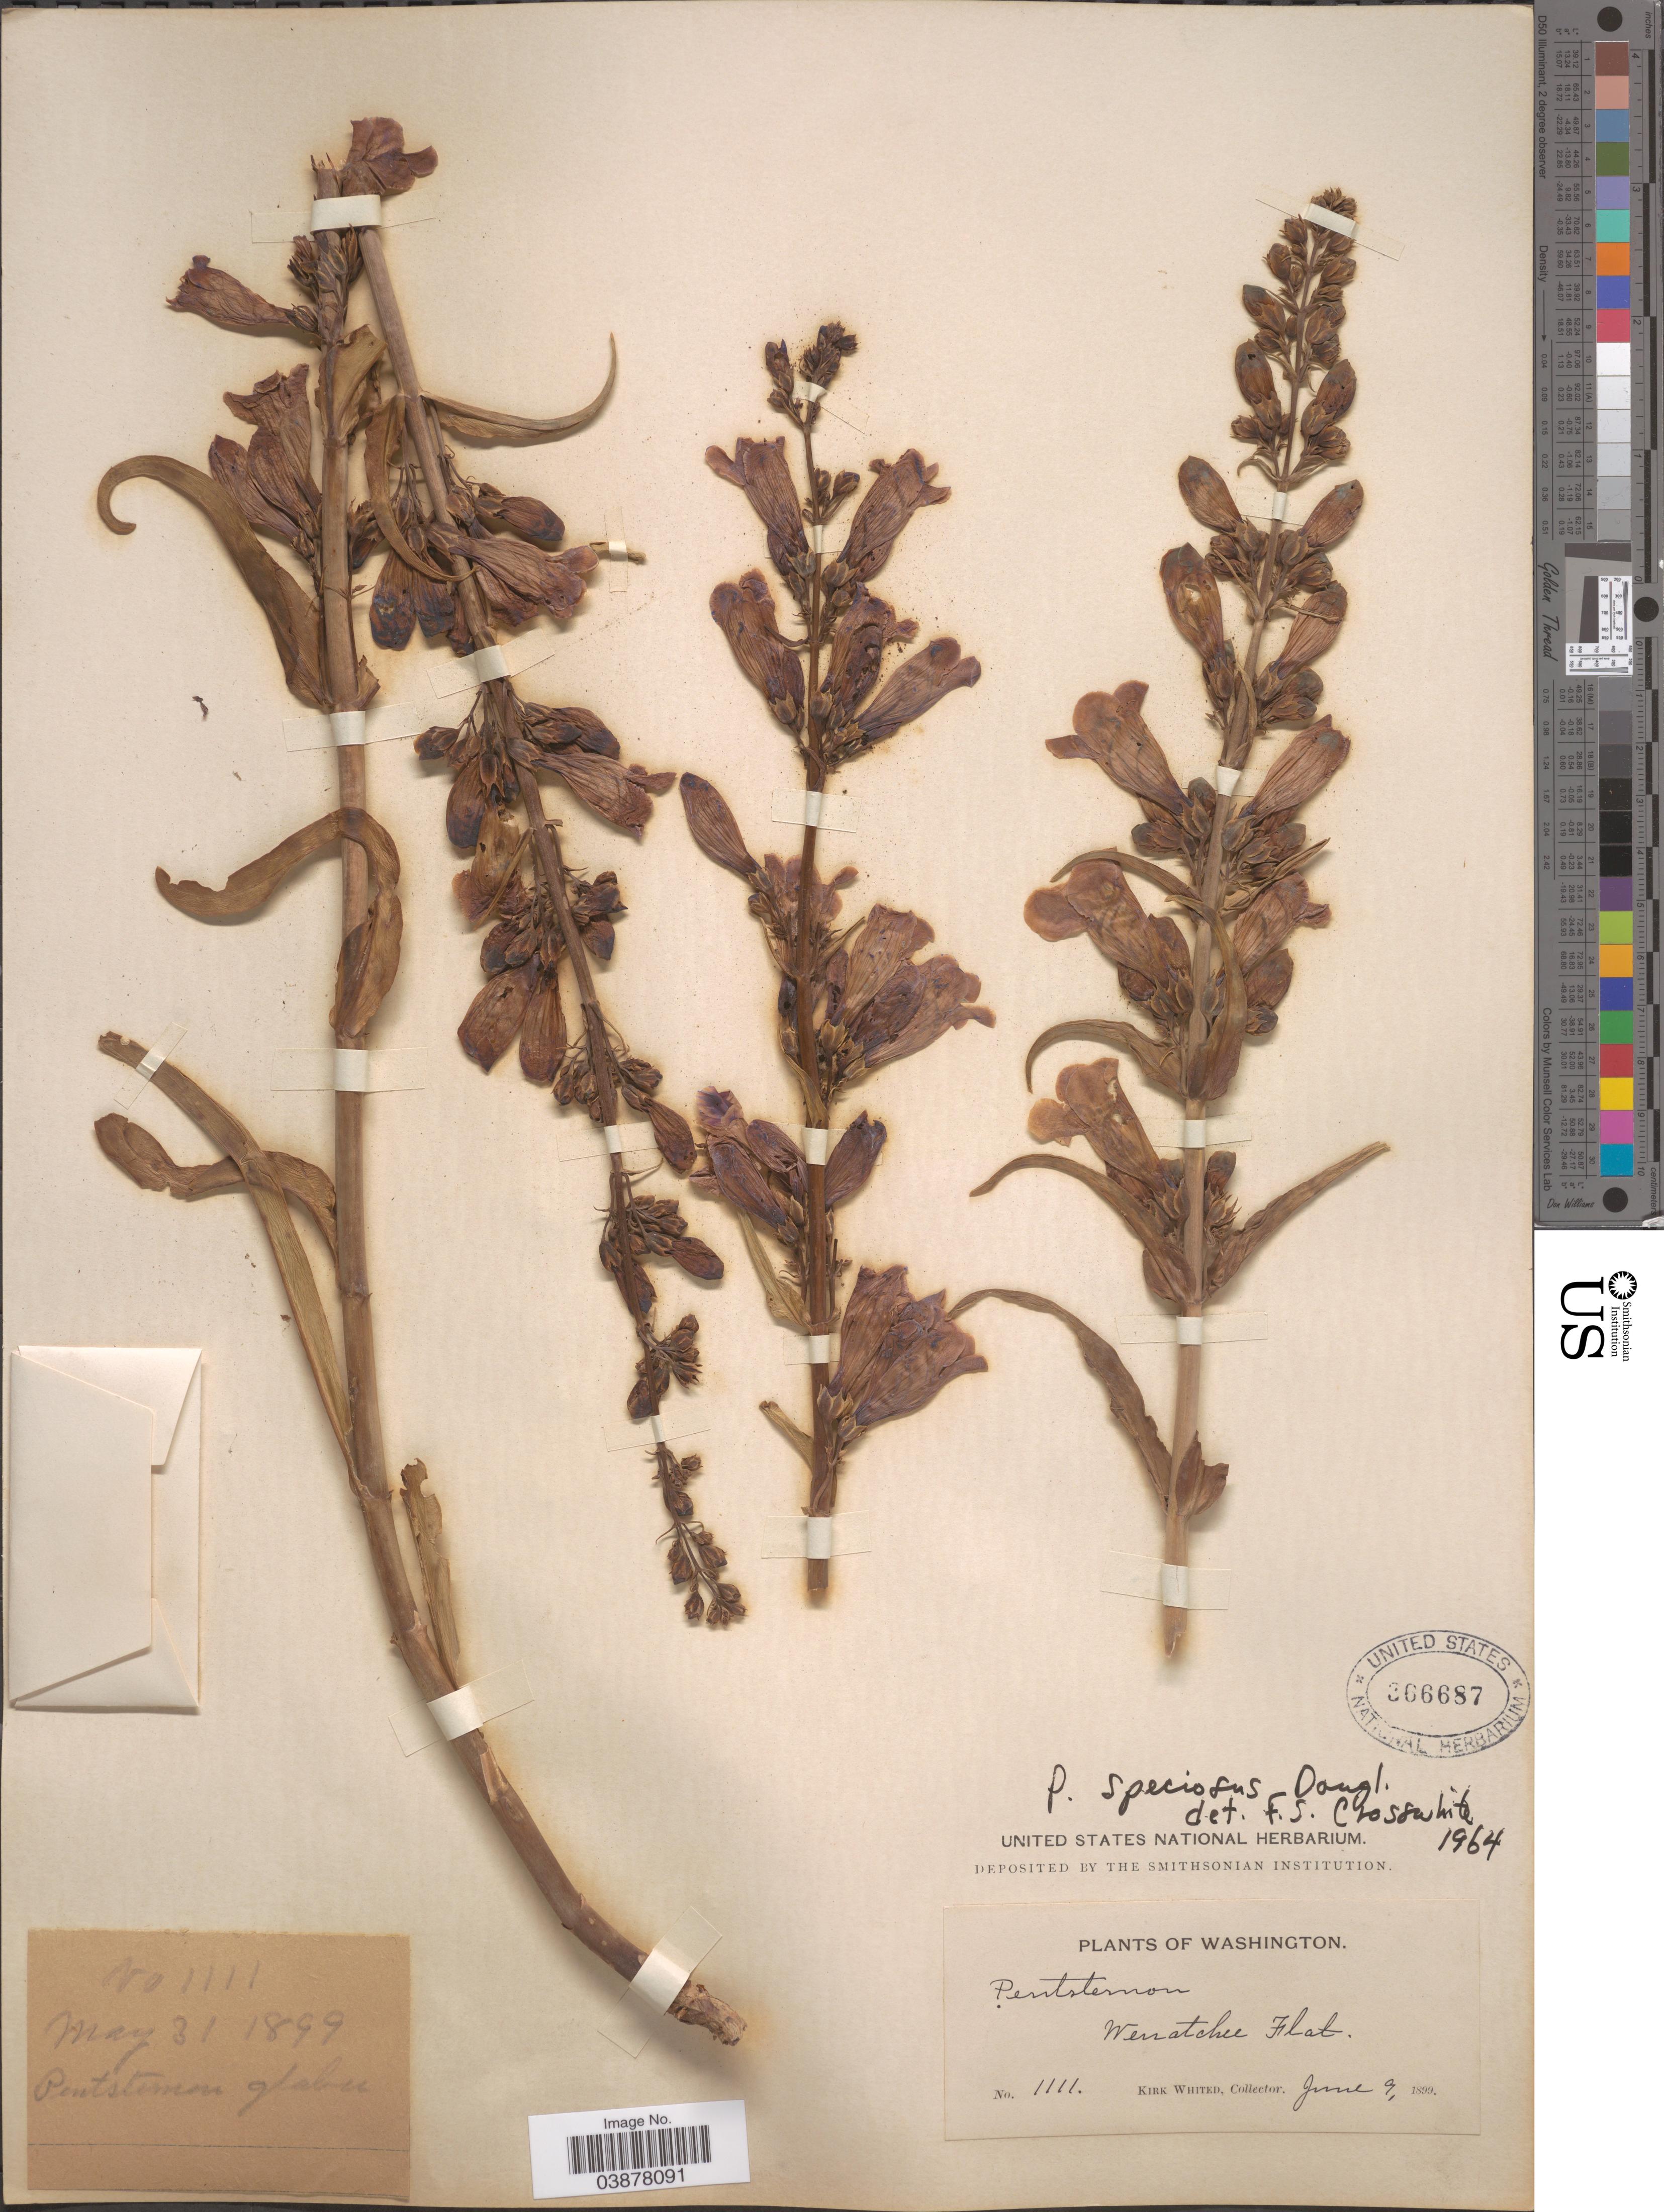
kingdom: Plantae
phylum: Tracheophyta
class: Magnoliopsida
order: Lamiales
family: Plantaginaceae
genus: Penstemon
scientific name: Penstemon speciosus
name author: Douglas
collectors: K. Whited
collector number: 1111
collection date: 1899-05-31/1899-06-09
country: United States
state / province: Washington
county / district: Chelan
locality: Wenatchee Flat.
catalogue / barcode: US 366687